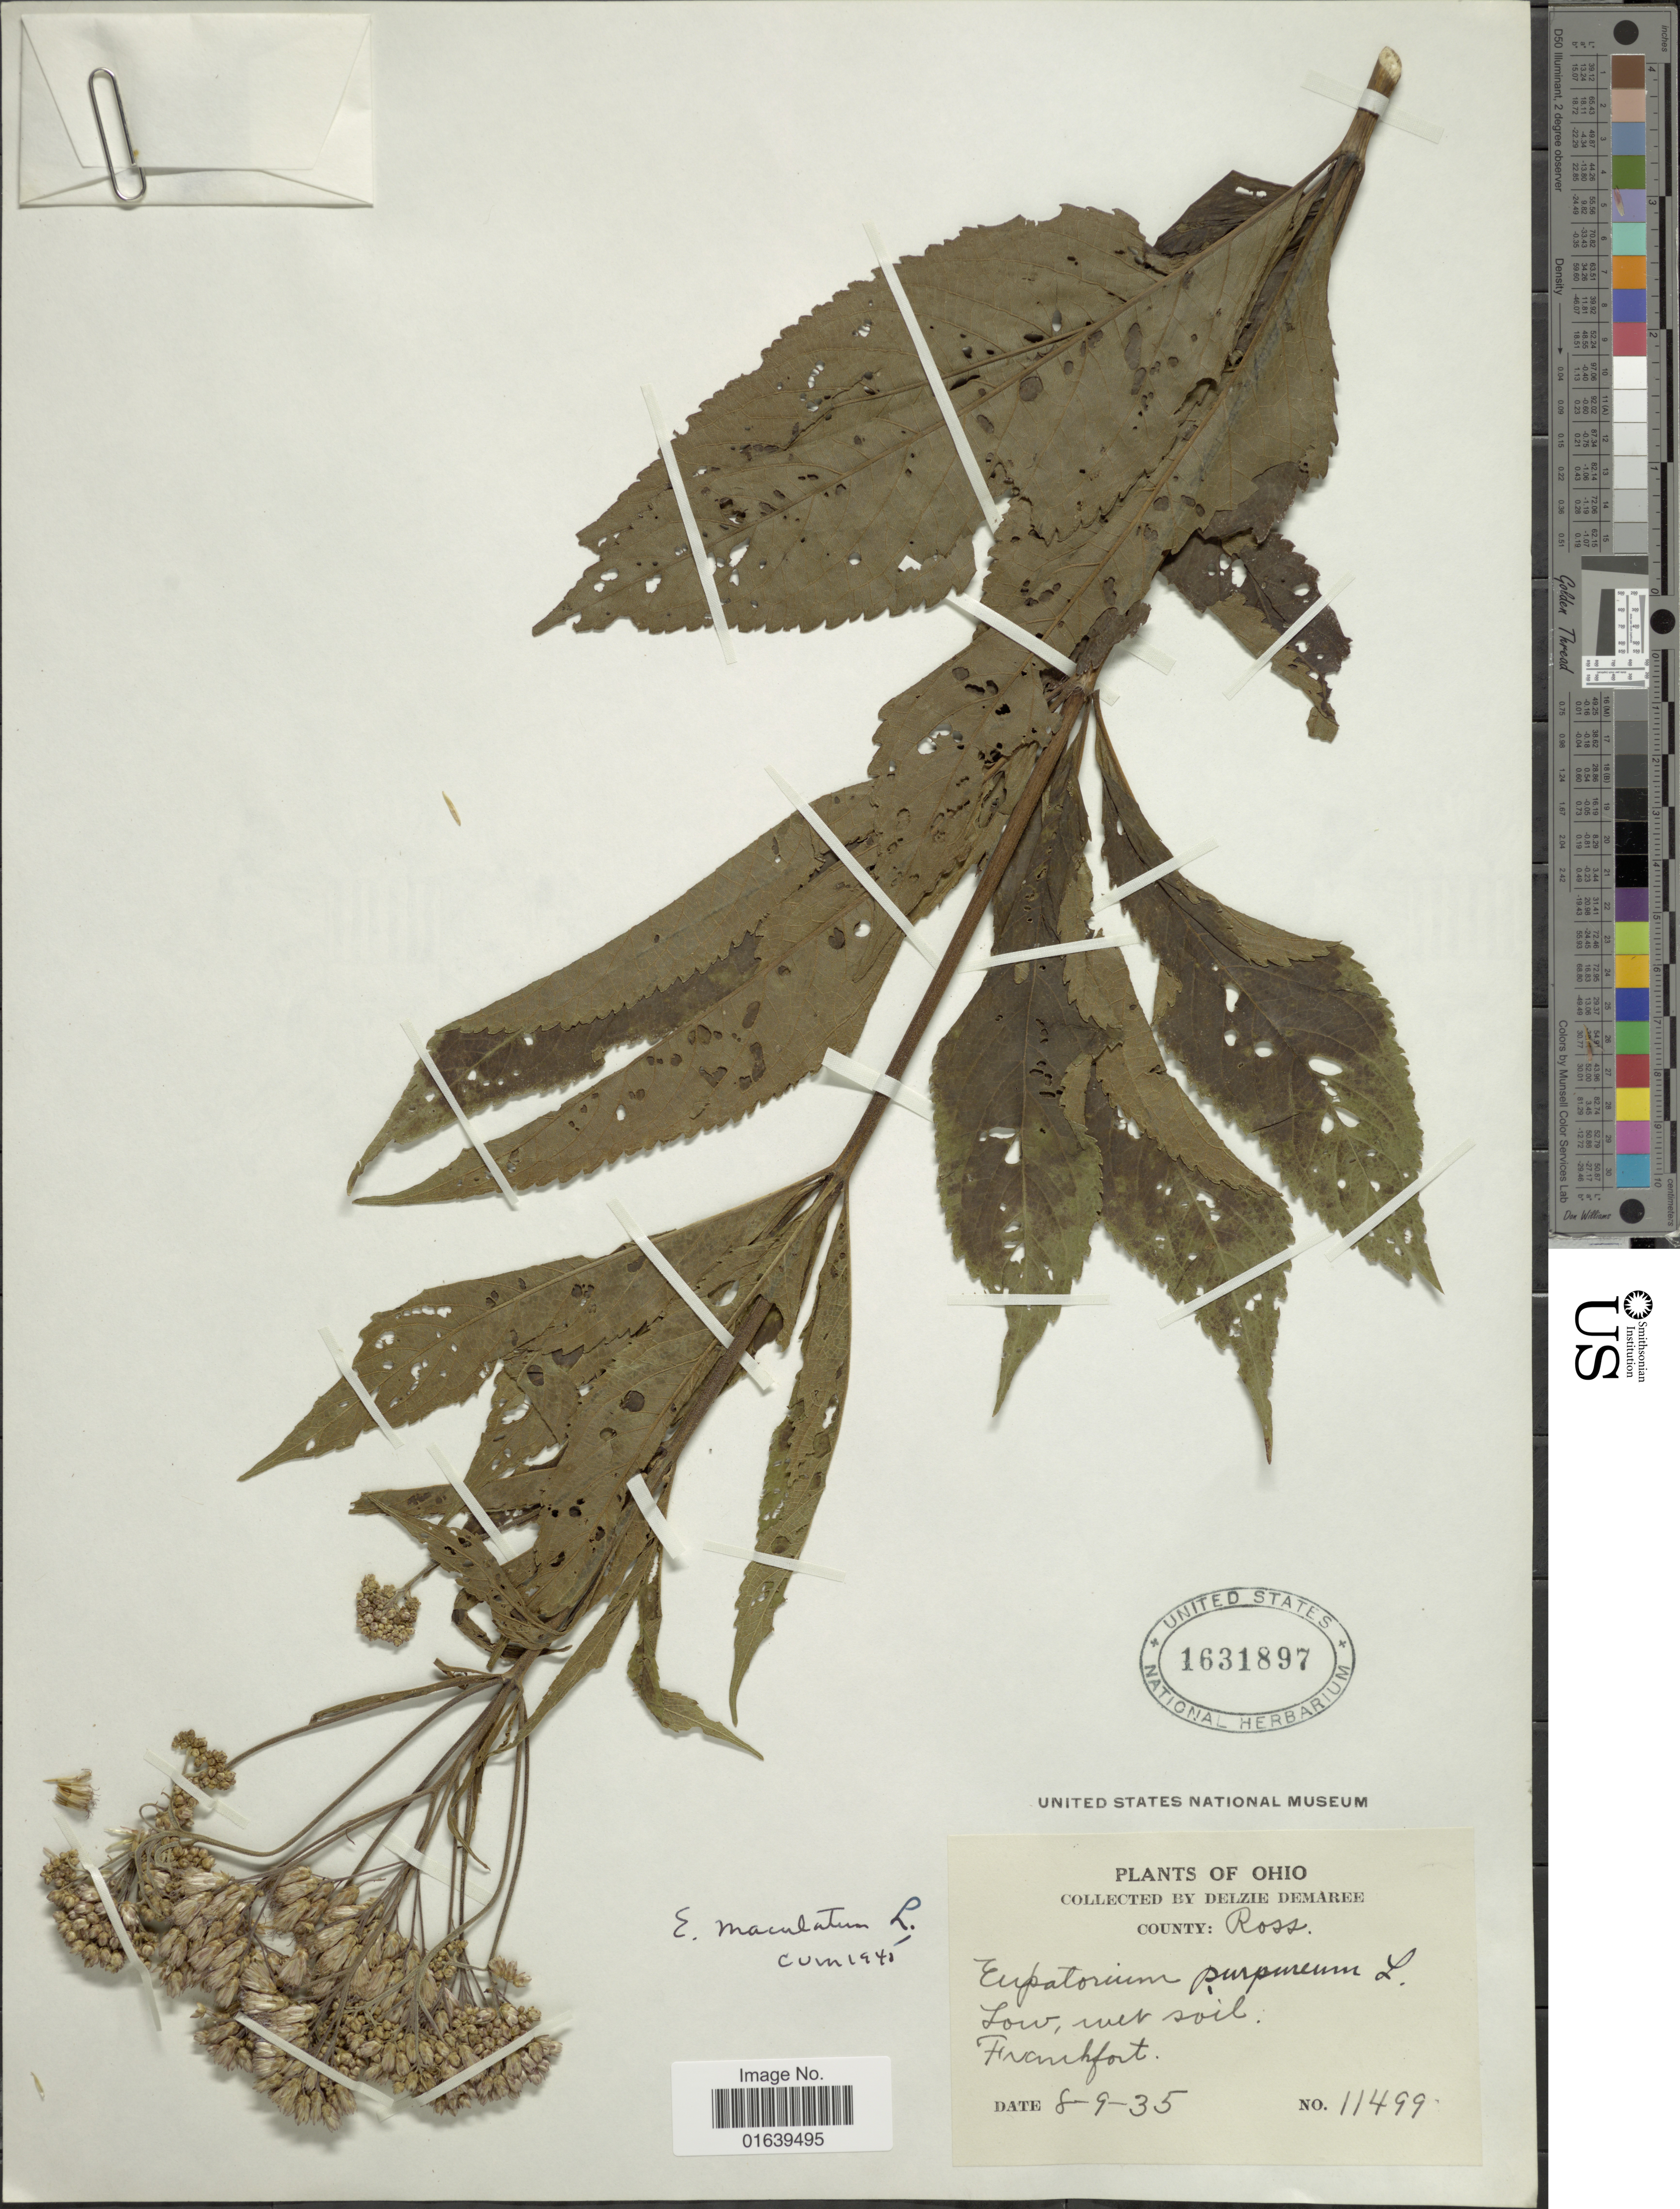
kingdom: Plantae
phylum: Tracheophyta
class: Magnoliopsida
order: Asterales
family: Asteraceae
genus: Eupatorium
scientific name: Eupatorium maculatum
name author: L.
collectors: D. Demaree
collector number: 11499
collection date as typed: Transcribed d/m/y: 9/8/35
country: United States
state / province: Ohio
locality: County Ross, Frankfort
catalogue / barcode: US 1631897